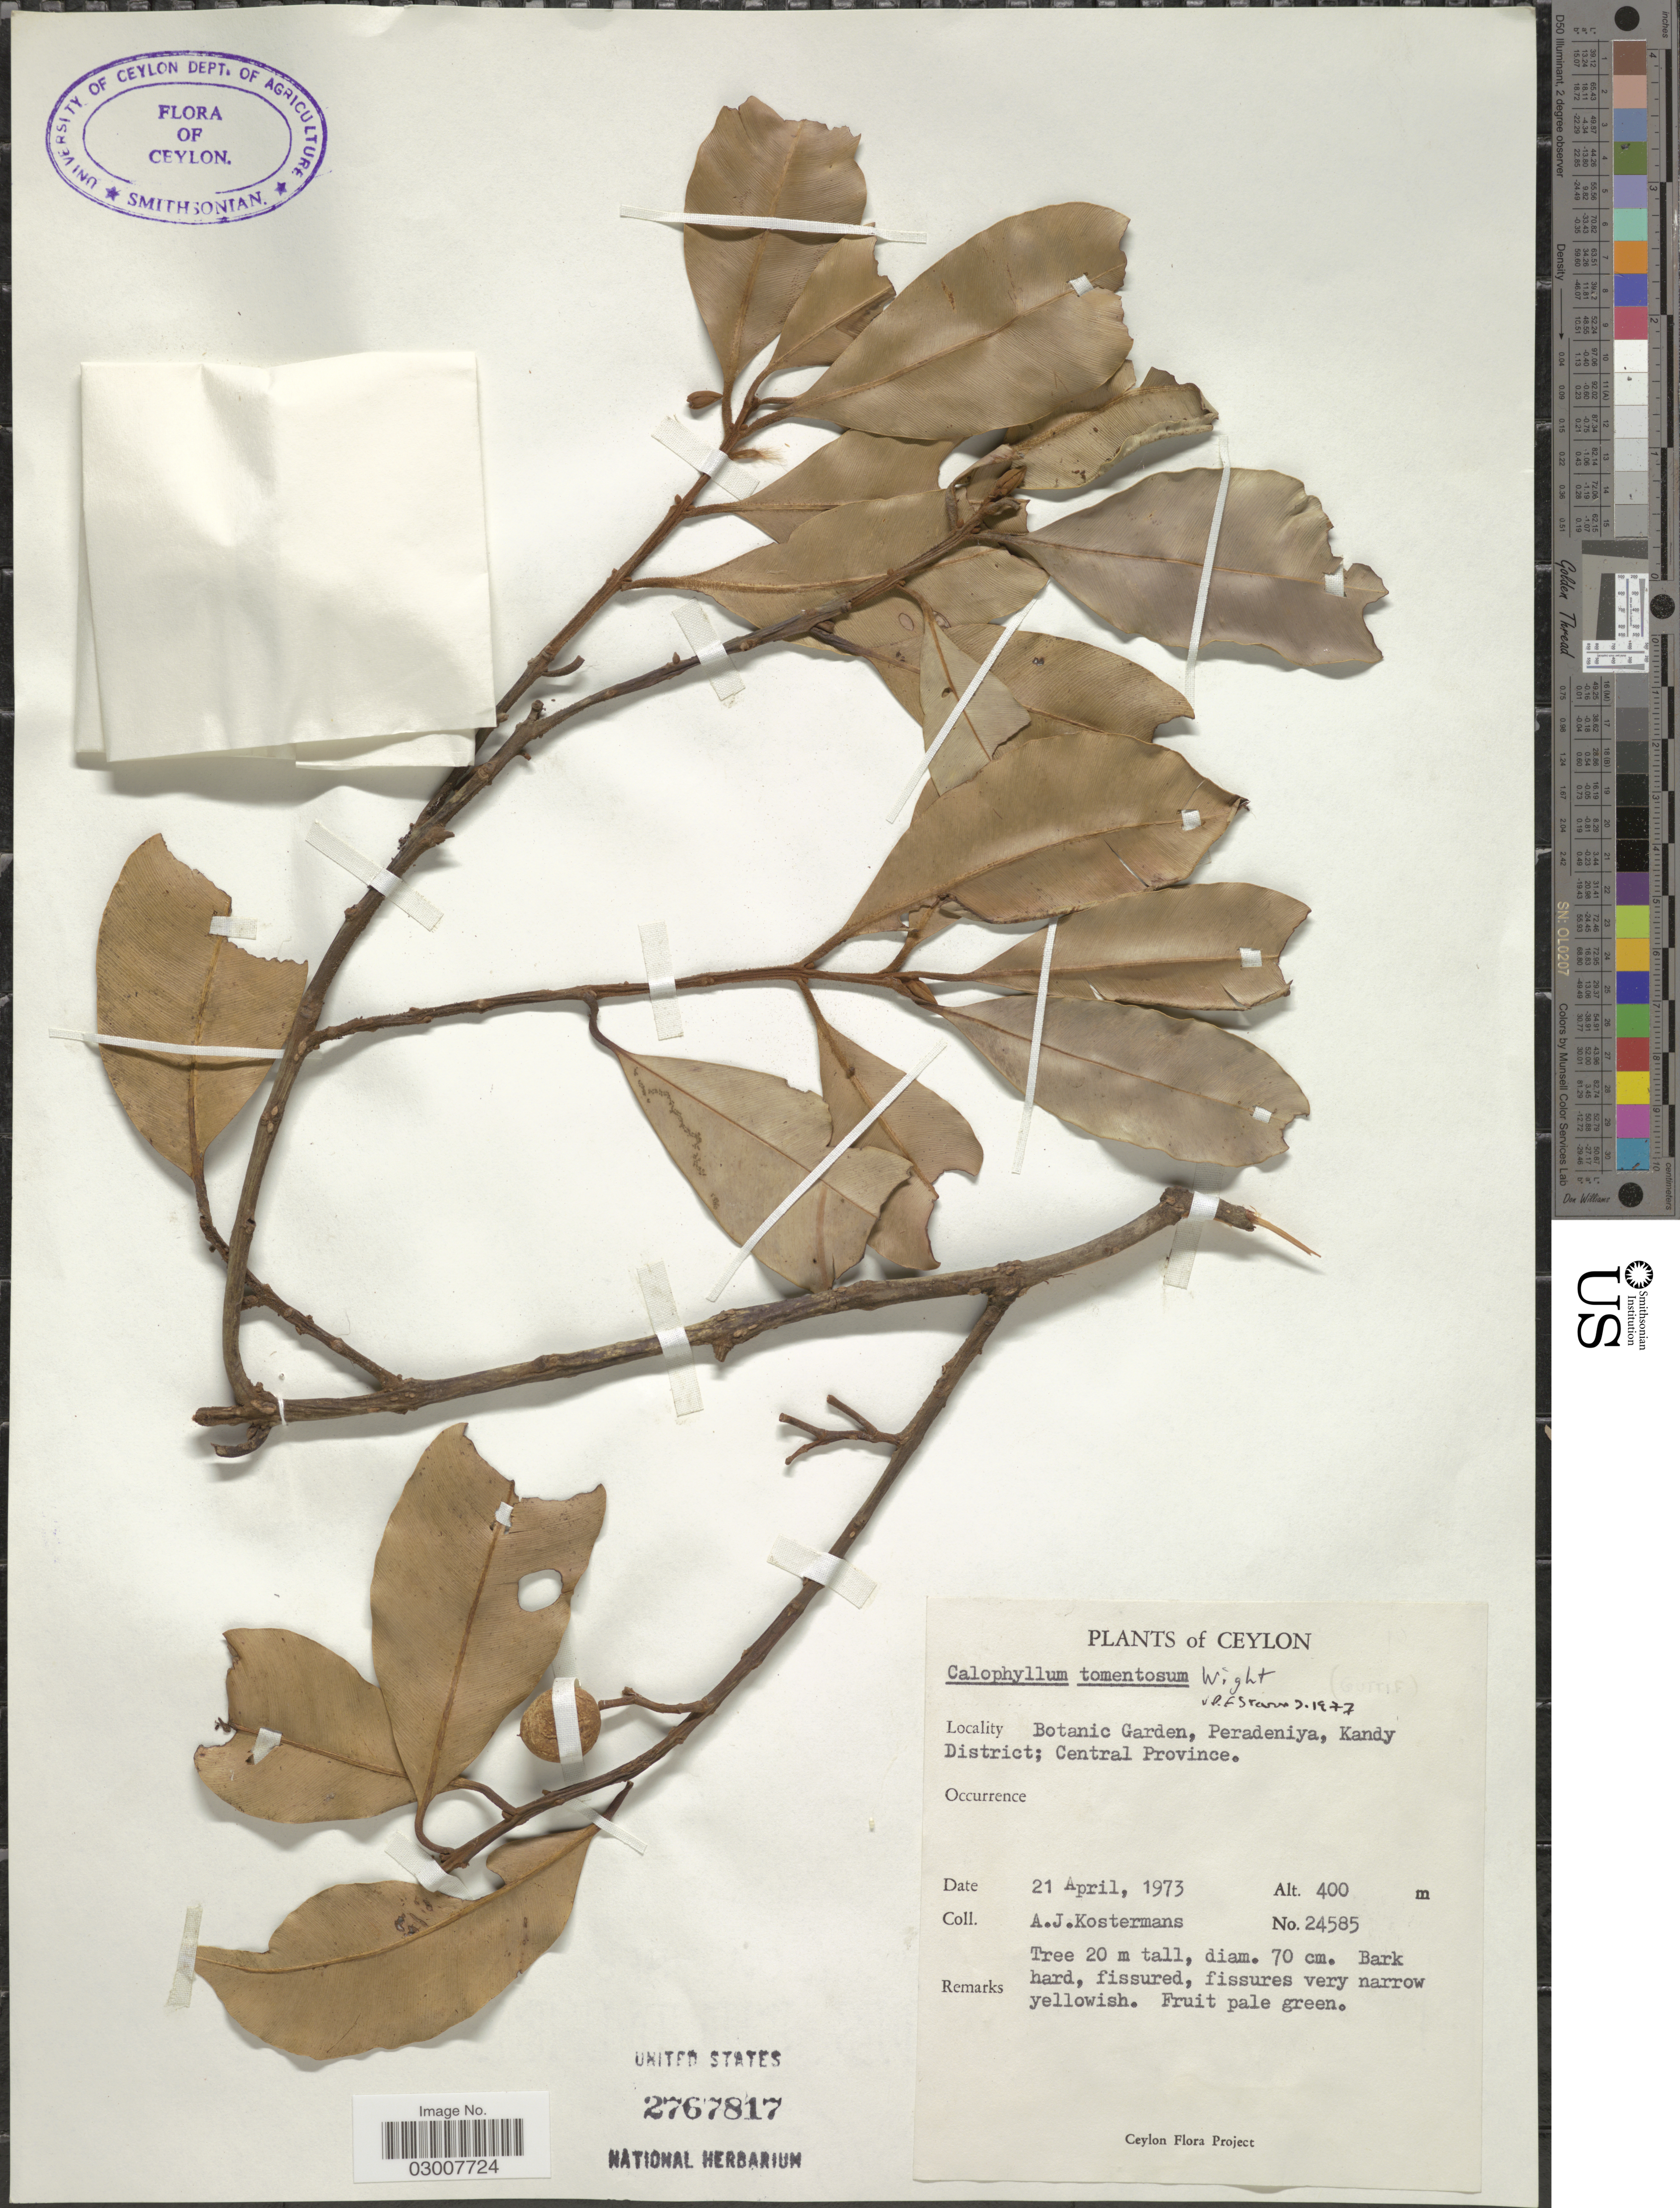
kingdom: Plantae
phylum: Tracheophyta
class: Magnoliopsida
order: Malpighiales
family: Calophyllaceae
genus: Calophyllum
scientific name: Calophyllum tomentosum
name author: Wight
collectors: A. J. G. Kostermans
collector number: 24585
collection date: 1973-04-21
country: Sri Lanka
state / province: Central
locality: Botanic Garden, Peradeniya, Kandy District. Ceylon.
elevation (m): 400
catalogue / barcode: US 2767817